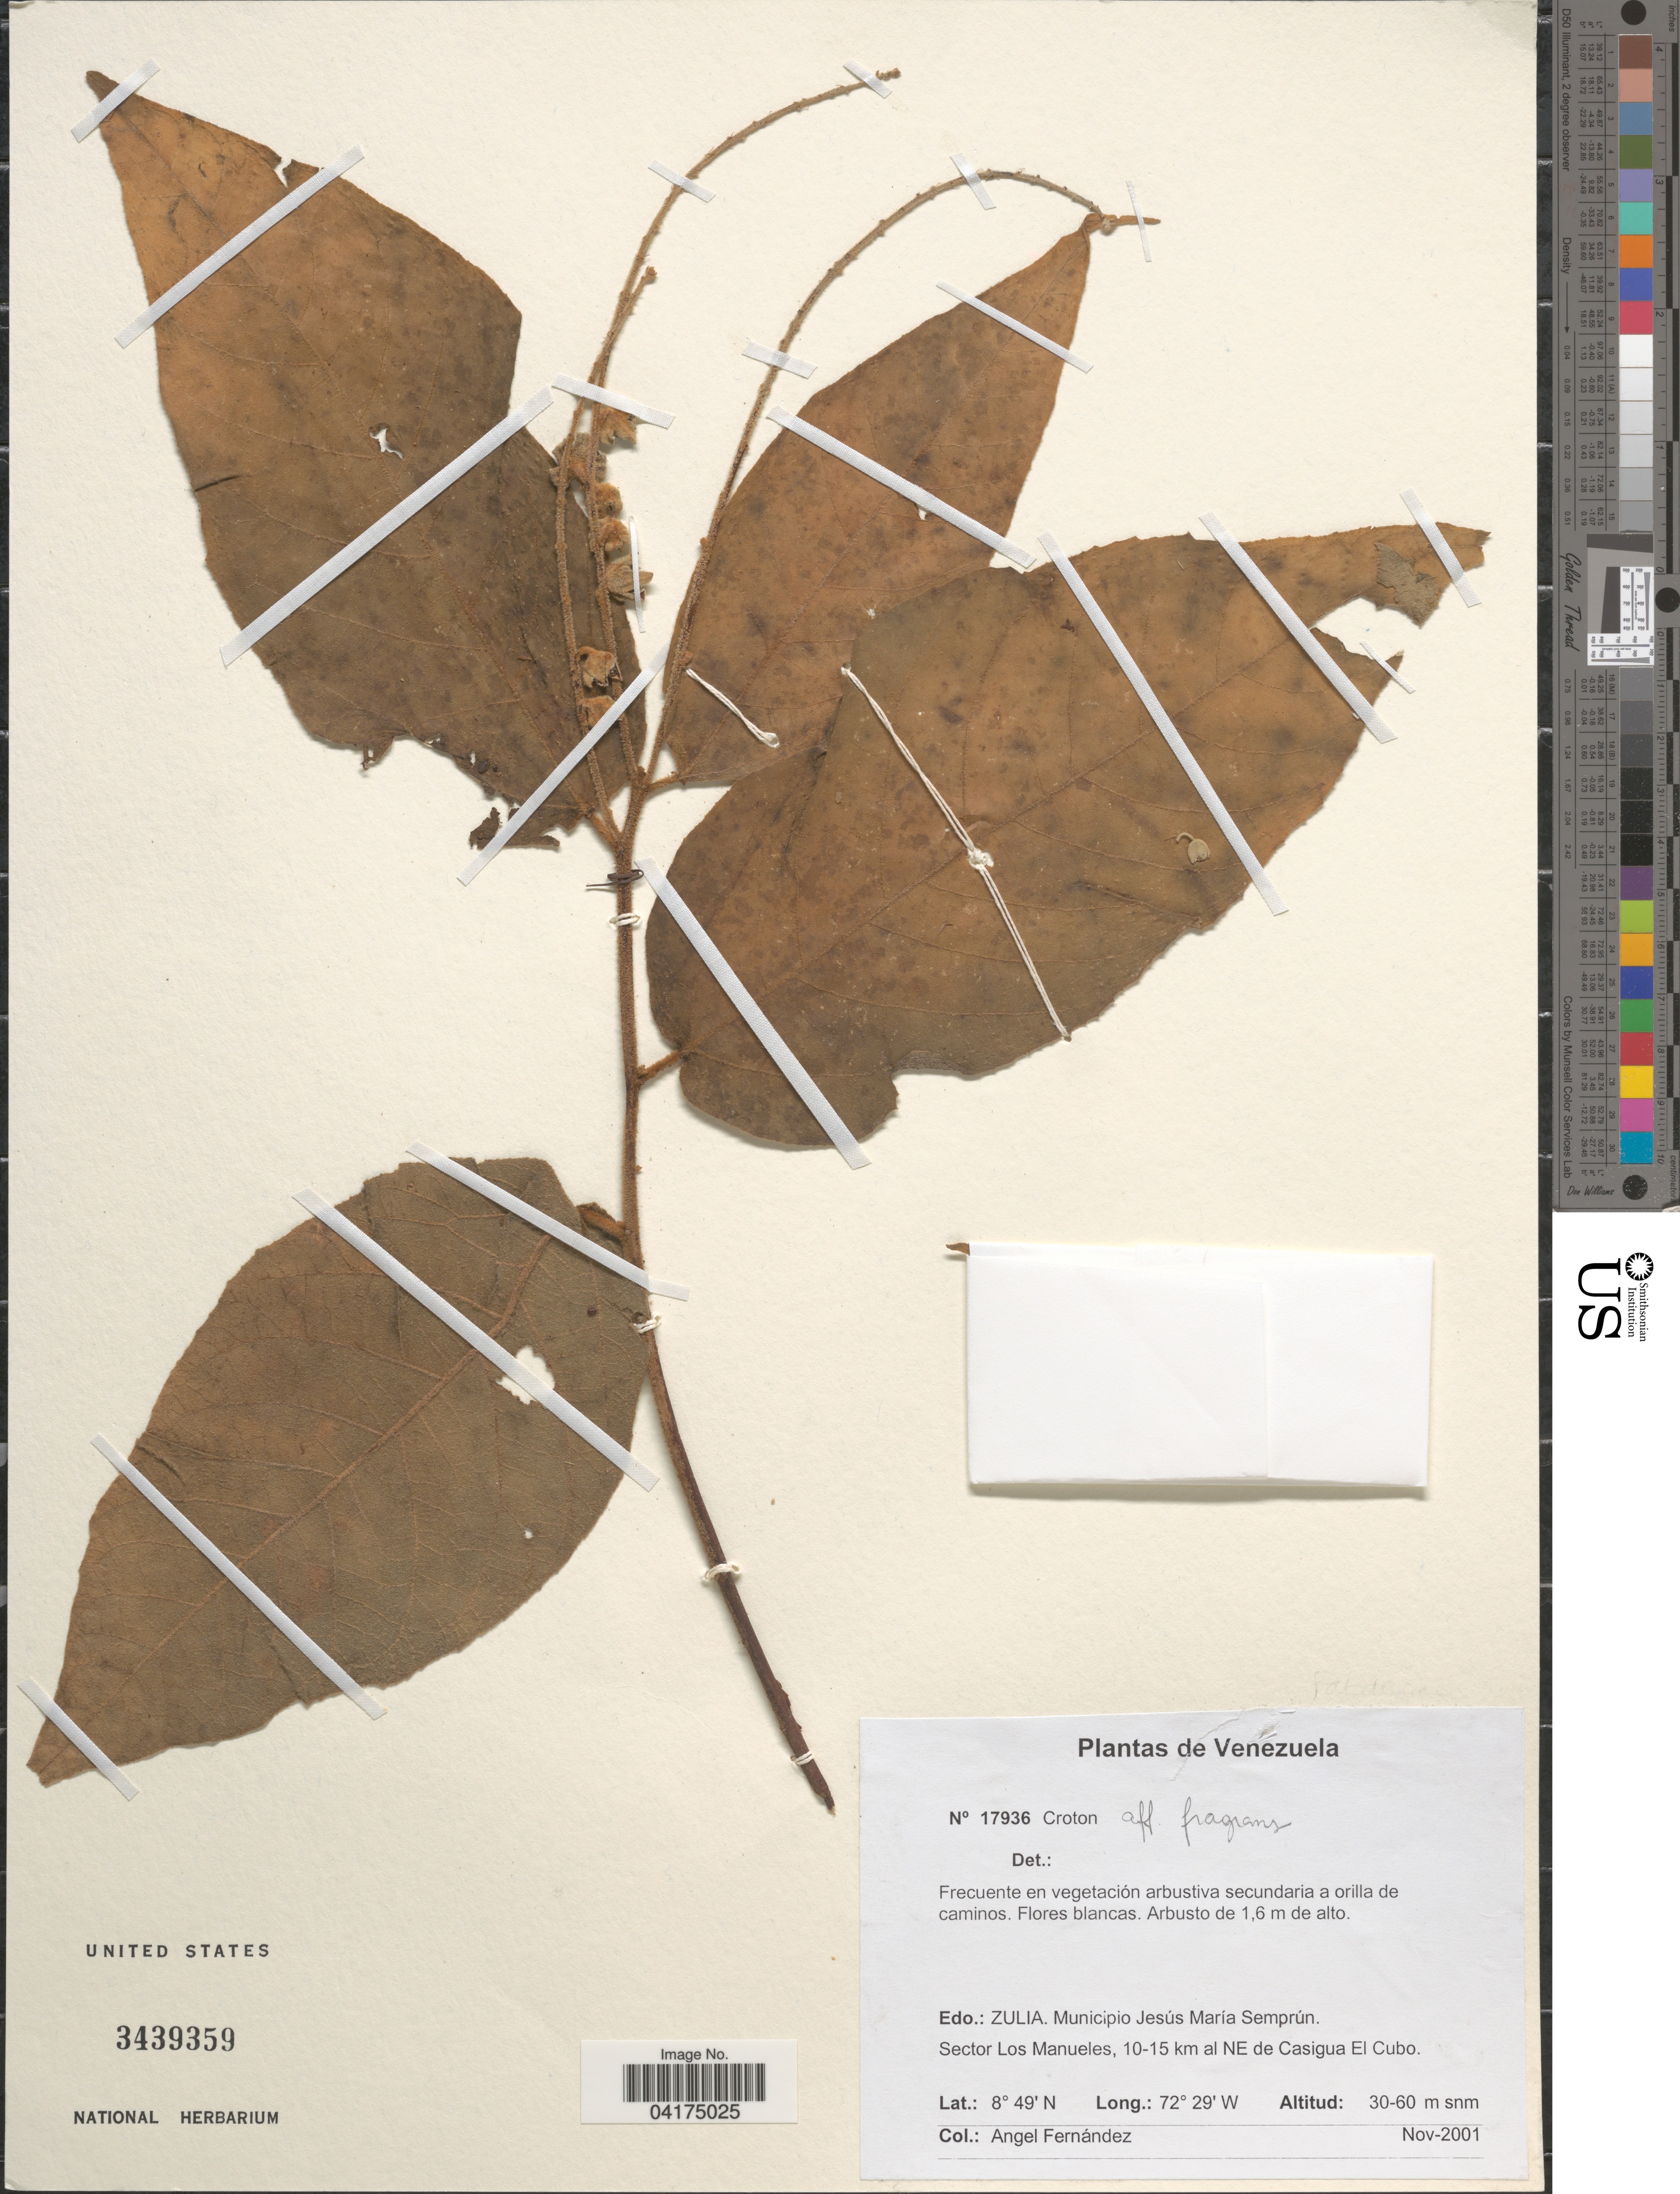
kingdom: Plantae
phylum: Tracheophyta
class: Magnoliopsida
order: Malpighiales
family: Euphorbiaceae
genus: Croton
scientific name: Croton fragrans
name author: Kunth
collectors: Á. Fernández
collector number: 17936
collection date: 2001-11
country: Venezuela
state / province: Zulia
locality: Municipio Jesús María Semprún. Sector Los Manueles, 10-15 km al NE de Casigua El Cubo.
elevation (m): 30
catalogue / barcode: US 3439359